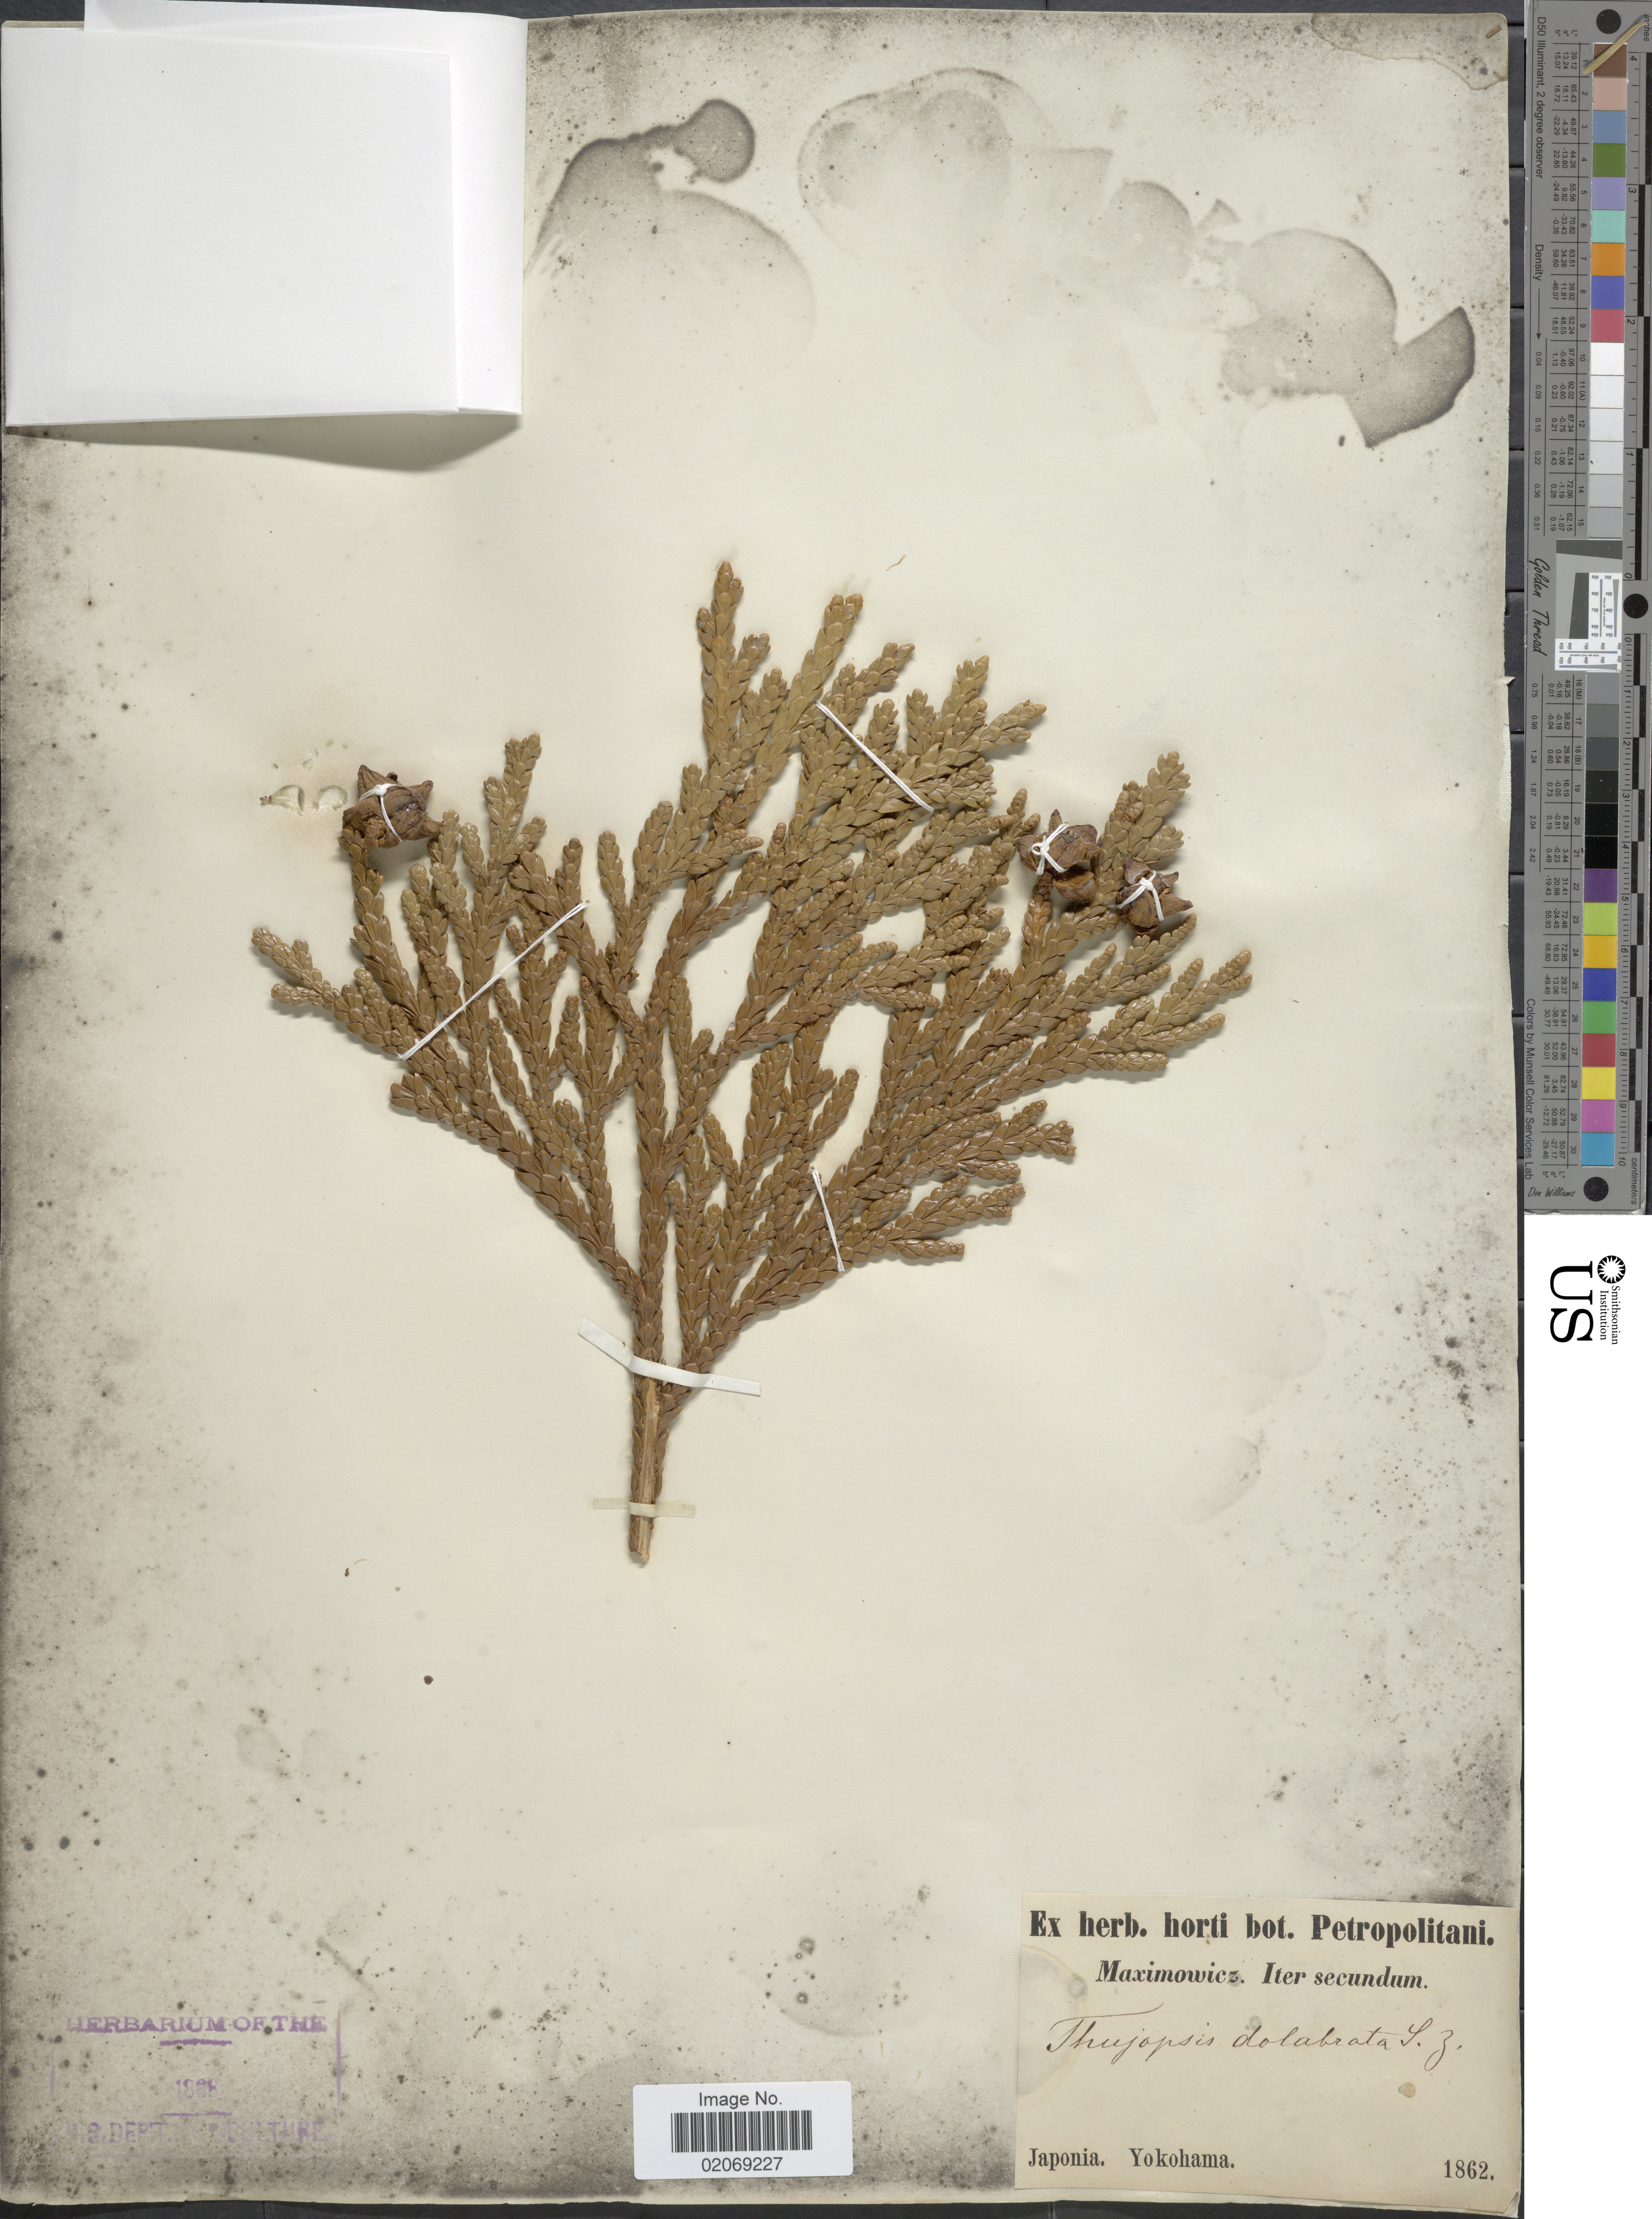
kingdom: Plantae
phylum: Tracheophyta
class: Pinopsida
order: Pinales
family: Cupressaceae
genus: Thujopsis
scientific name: Thujopsis dolabrata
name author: (Thunb. ex L. f.) Siebold & Zucc.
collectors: ex Herb. Horti Bot. Petropolitani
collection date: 1862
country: Japan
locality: Yokohama